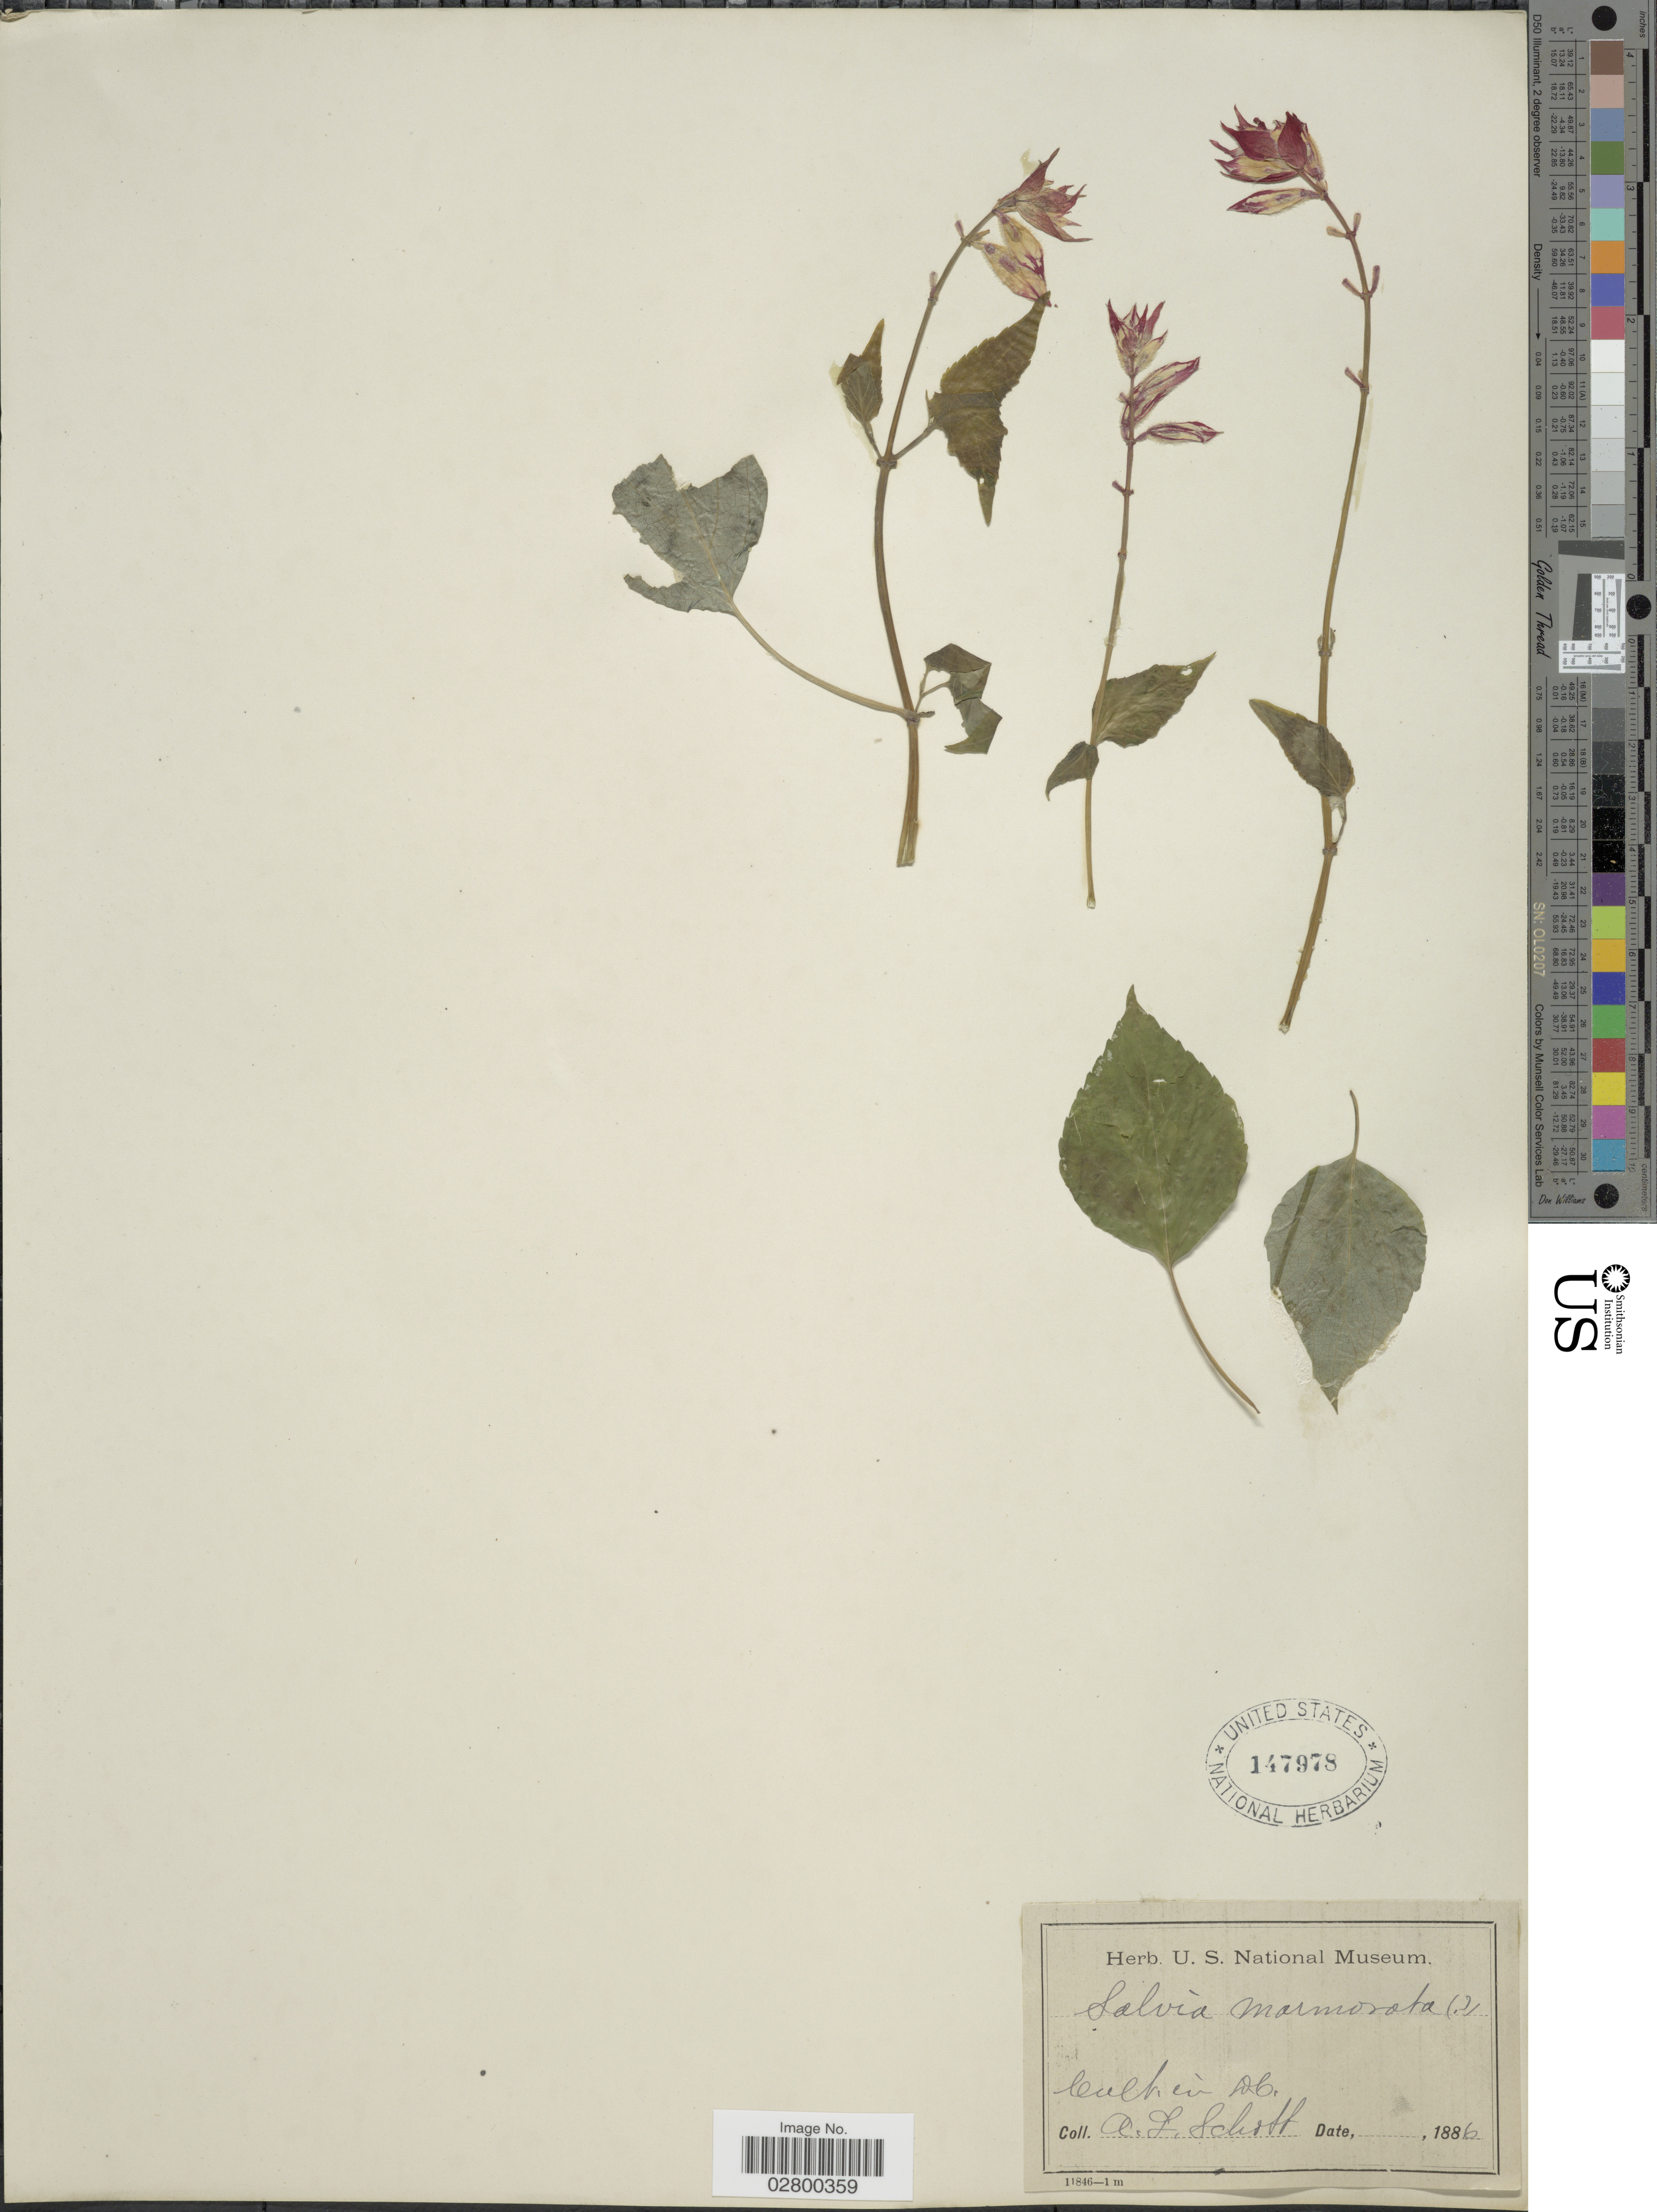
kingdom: Plantae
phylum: Tracheophyta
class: Magnoliopsida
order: Lamiales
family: Lamiaceae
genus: Salvia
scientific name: Salvia splendens cv.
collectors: A. L. Schott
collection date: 1886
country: United States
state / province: District of Columbia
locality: Cult in D.C.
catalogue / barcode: US 147978